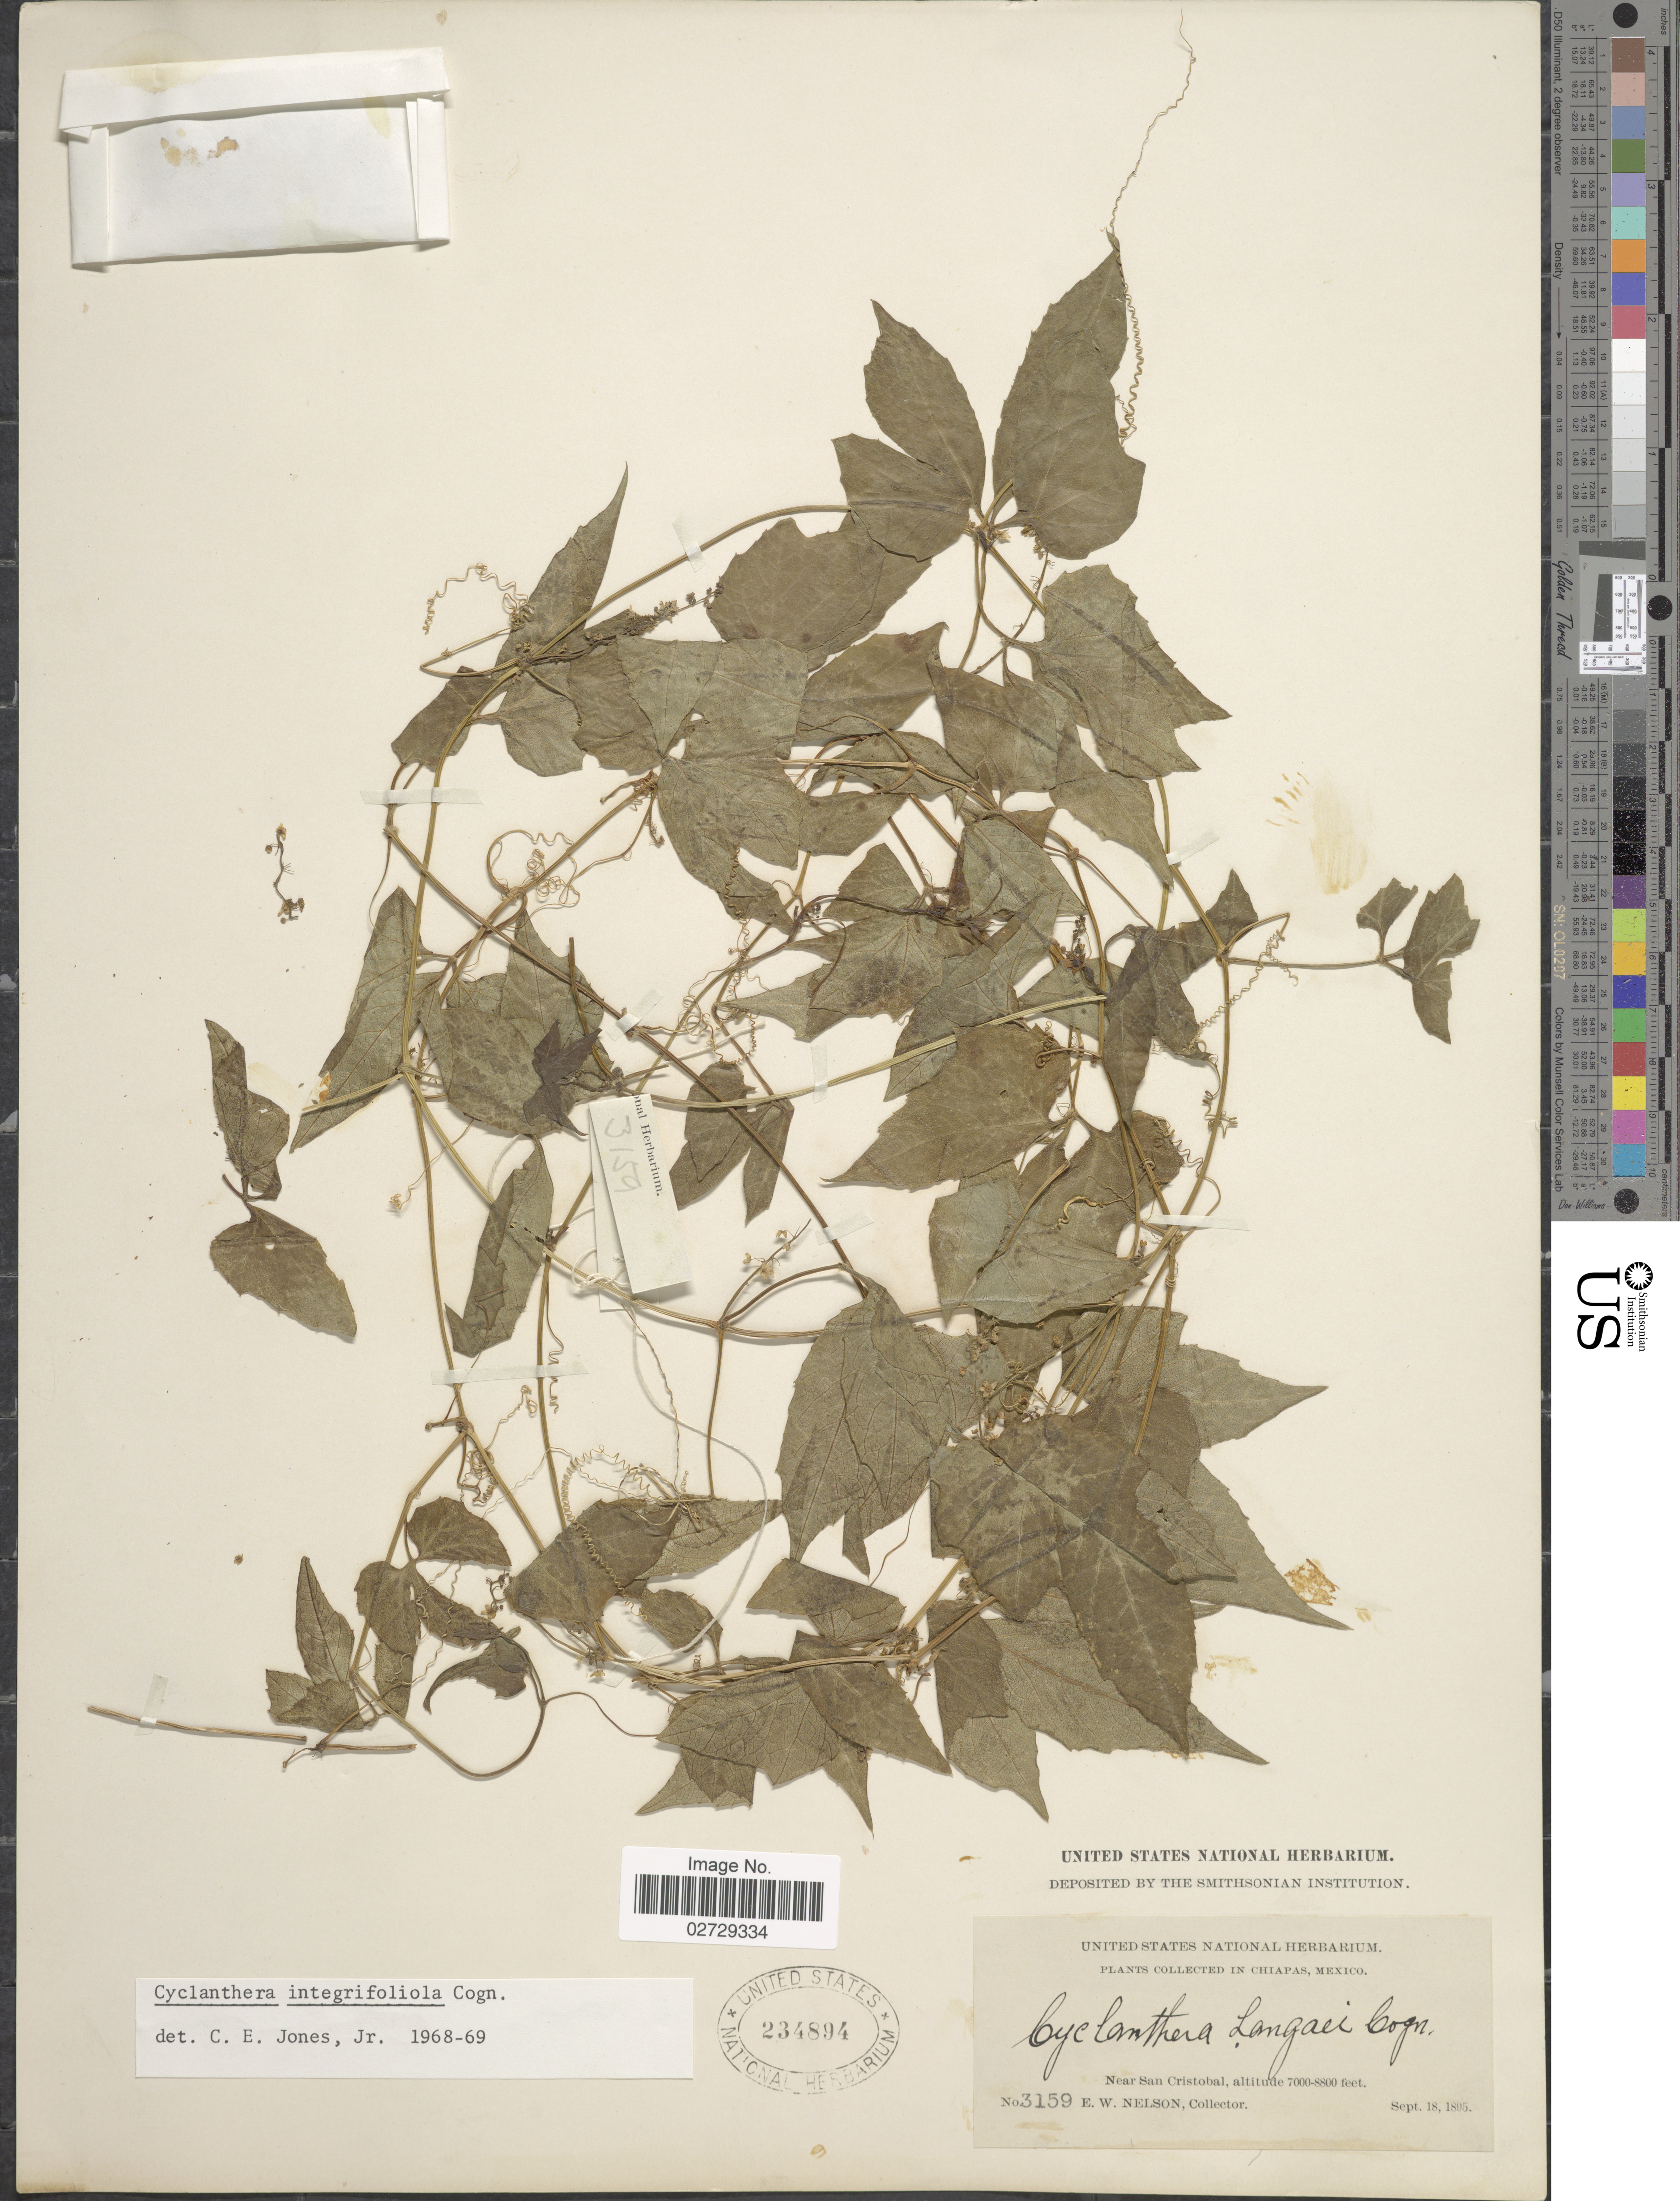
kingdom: Plantae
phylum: Tracheophyta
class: Magnoliopsida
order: Cucurbitales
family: Cucurbitaceae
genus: Cyclanthera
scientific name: Cyclanthera integrifoliola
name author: Cogn.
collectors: E. W. Nelson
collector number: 3159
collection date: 1895-09-18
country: Mexico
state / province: Chiapas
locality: Near San Cristobal.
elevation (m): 2134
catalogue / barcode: US 234894